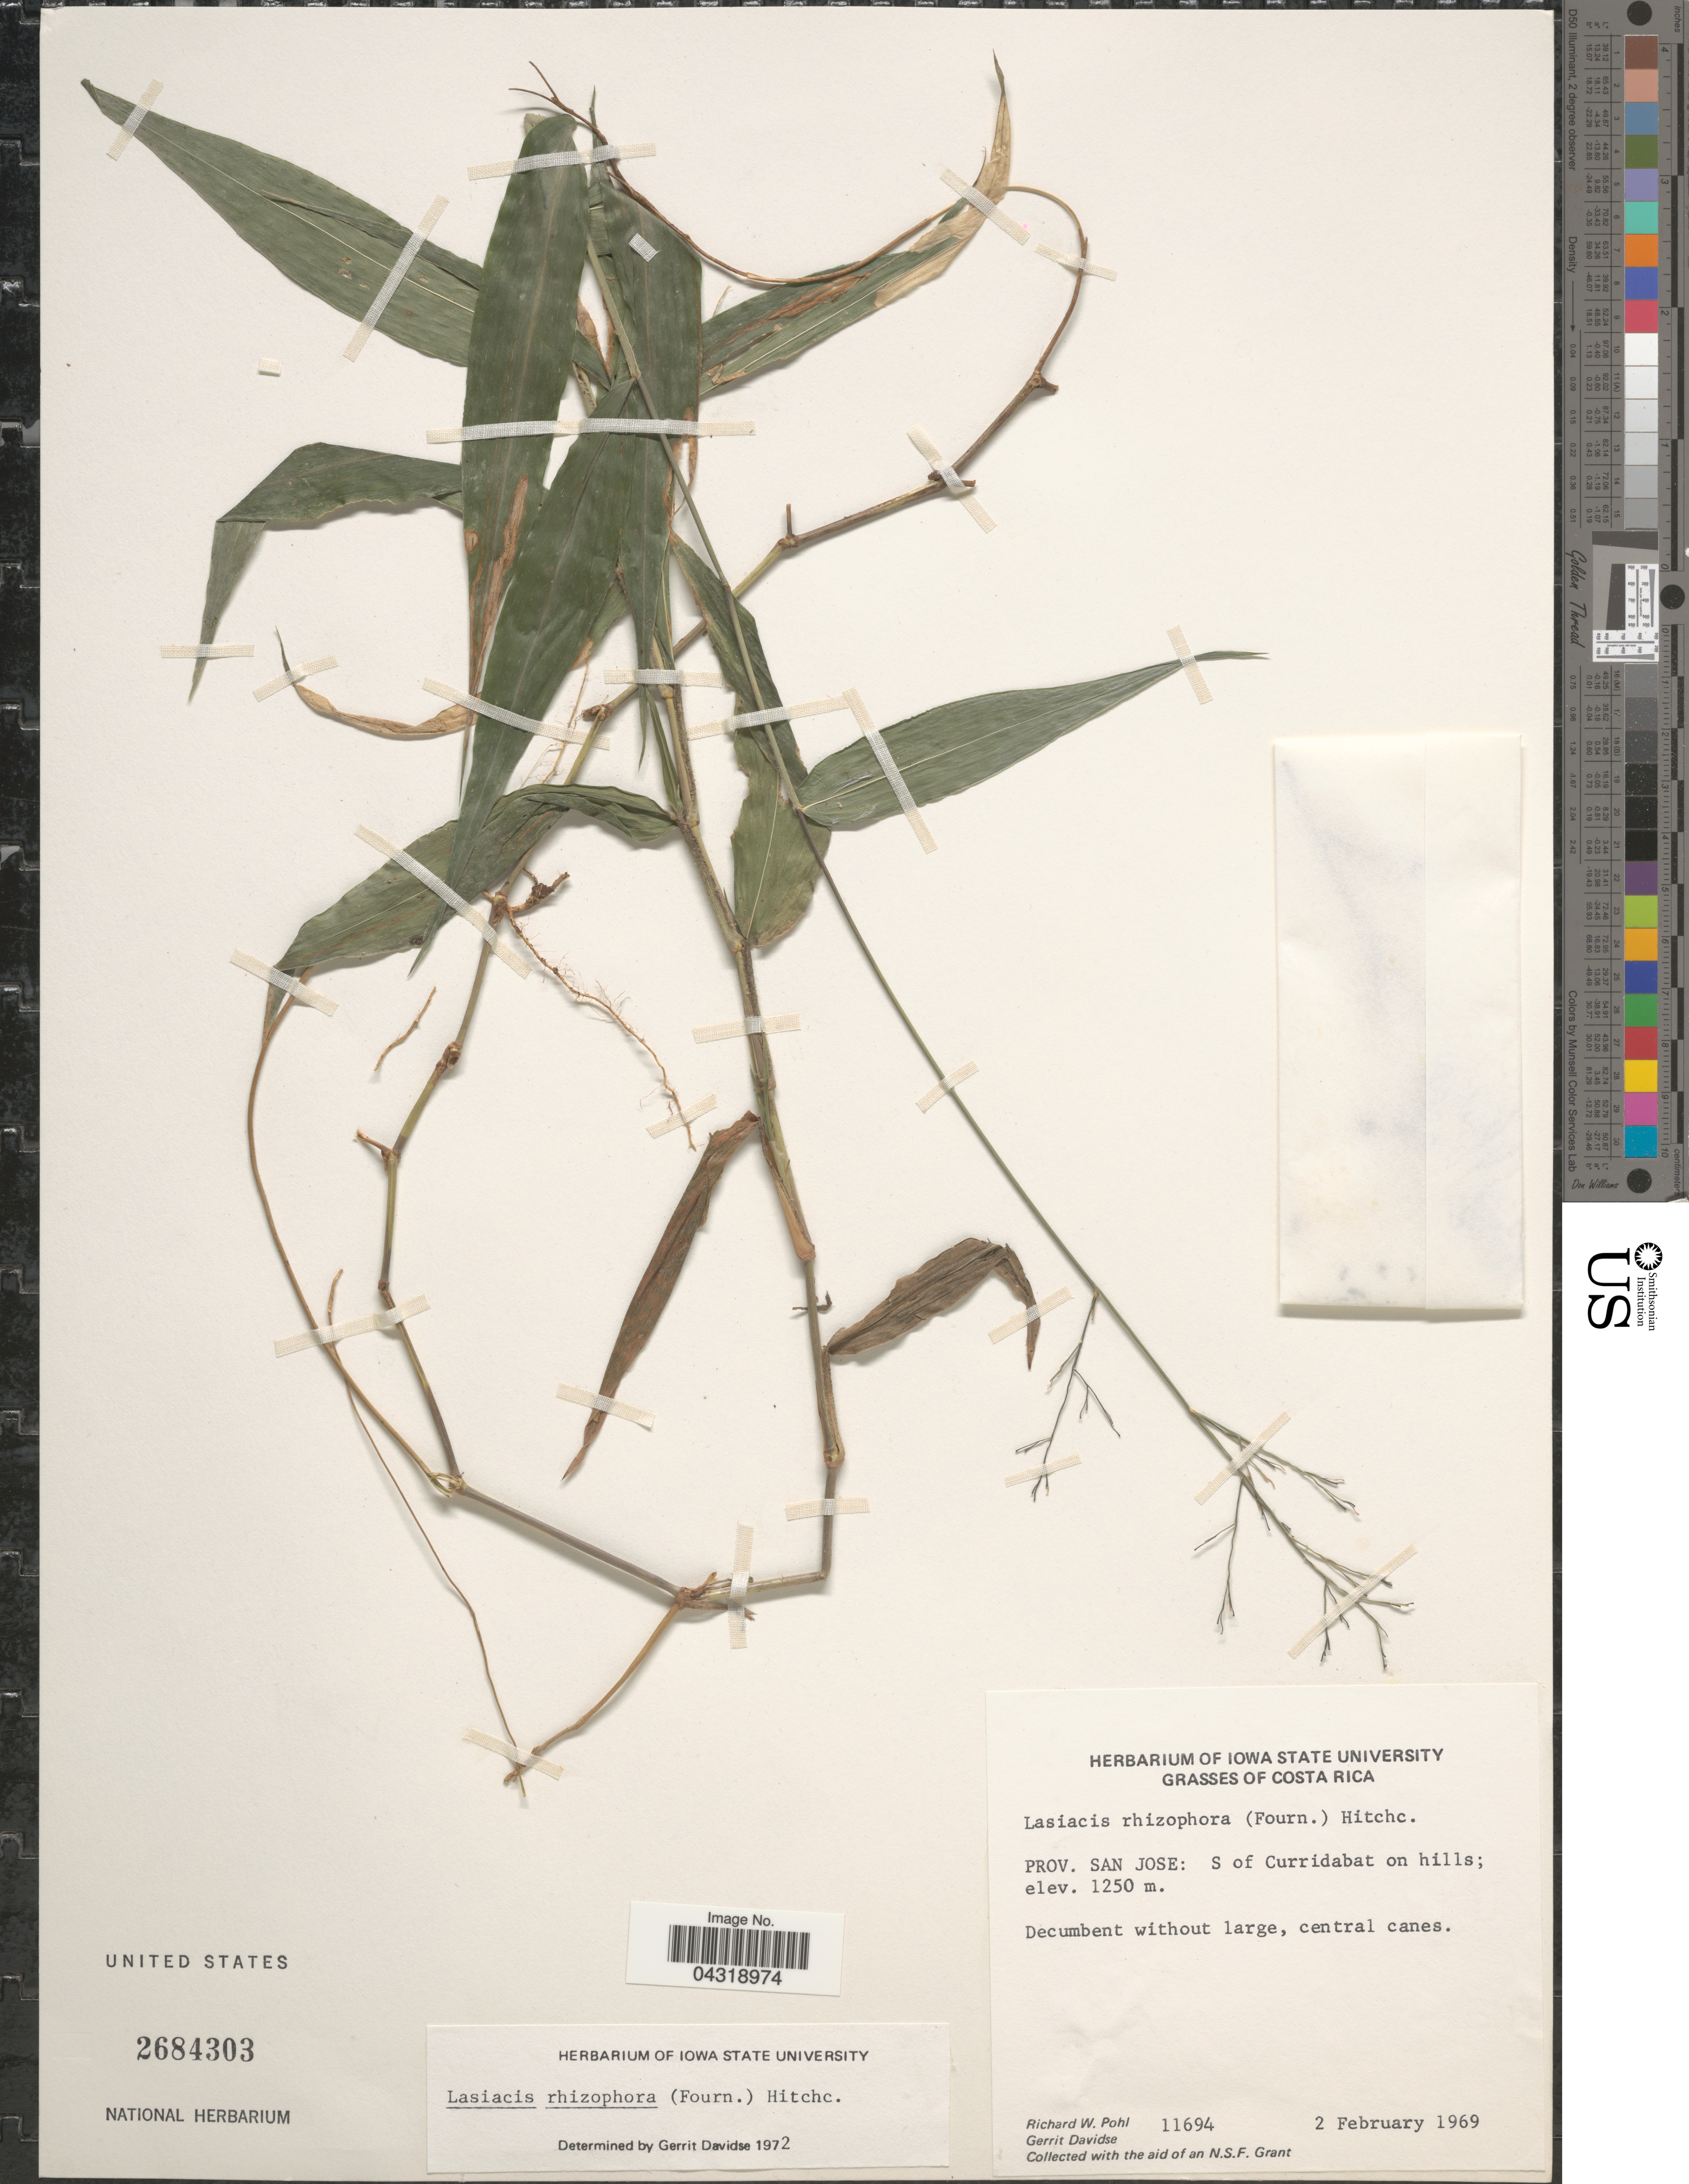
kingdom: Plantae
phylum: Tracheophyta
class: Liliopsida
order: Poales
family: Poaceae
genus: Lasiacis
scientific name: Lasiacis rhizophora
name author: (E. Fourn.) Hitchc.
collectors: R. W. Pohl & G. Davidse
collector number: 11694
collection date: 1969-02-02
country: Costa Rica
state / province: San José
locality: S of Curridabat on hills.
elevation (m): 1250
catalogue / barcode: US 2684303